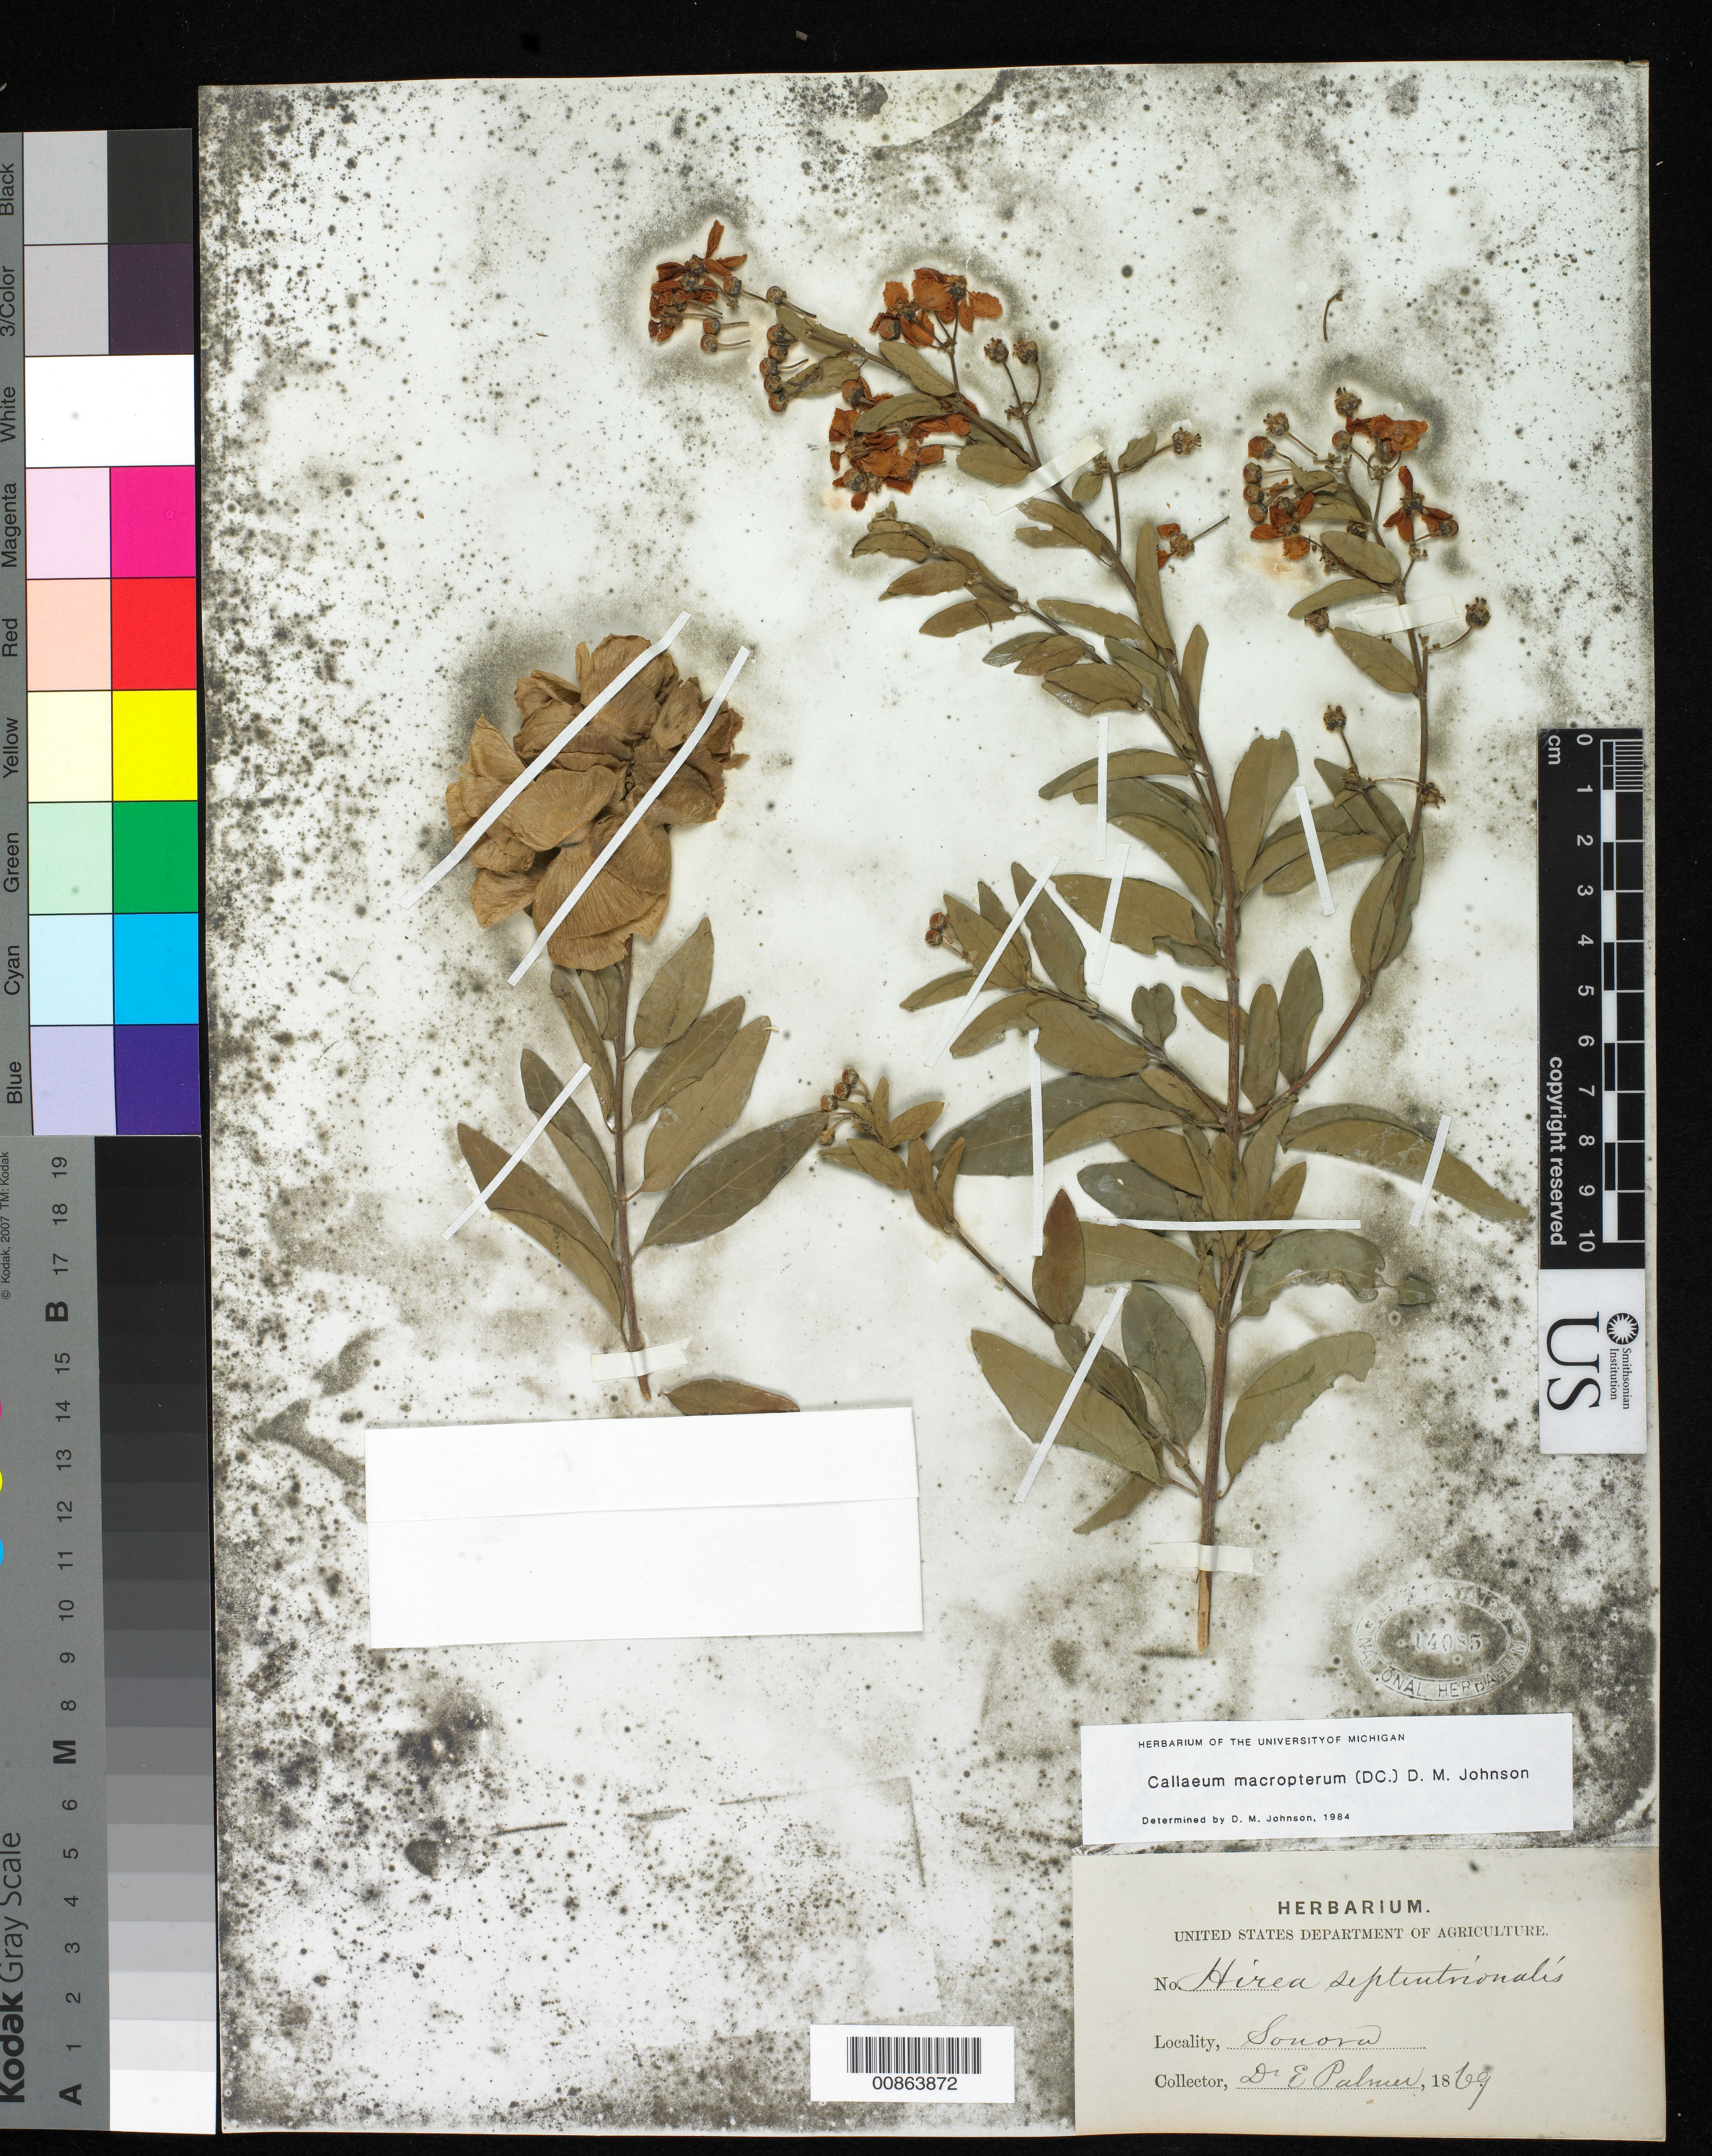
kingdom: Plantae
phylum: Tracheophyta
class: Magnoliopsida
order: Malpighiales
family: Malpighiaceae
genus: Callaeum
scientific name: Callaeum macropterum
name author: (Moc. & Sessé ex DC.) D.M. Johnson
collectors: E. Palmer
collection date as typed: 1869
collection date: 1869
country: Mexico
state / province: Sonora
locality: Sonora.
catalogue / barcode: US 14085